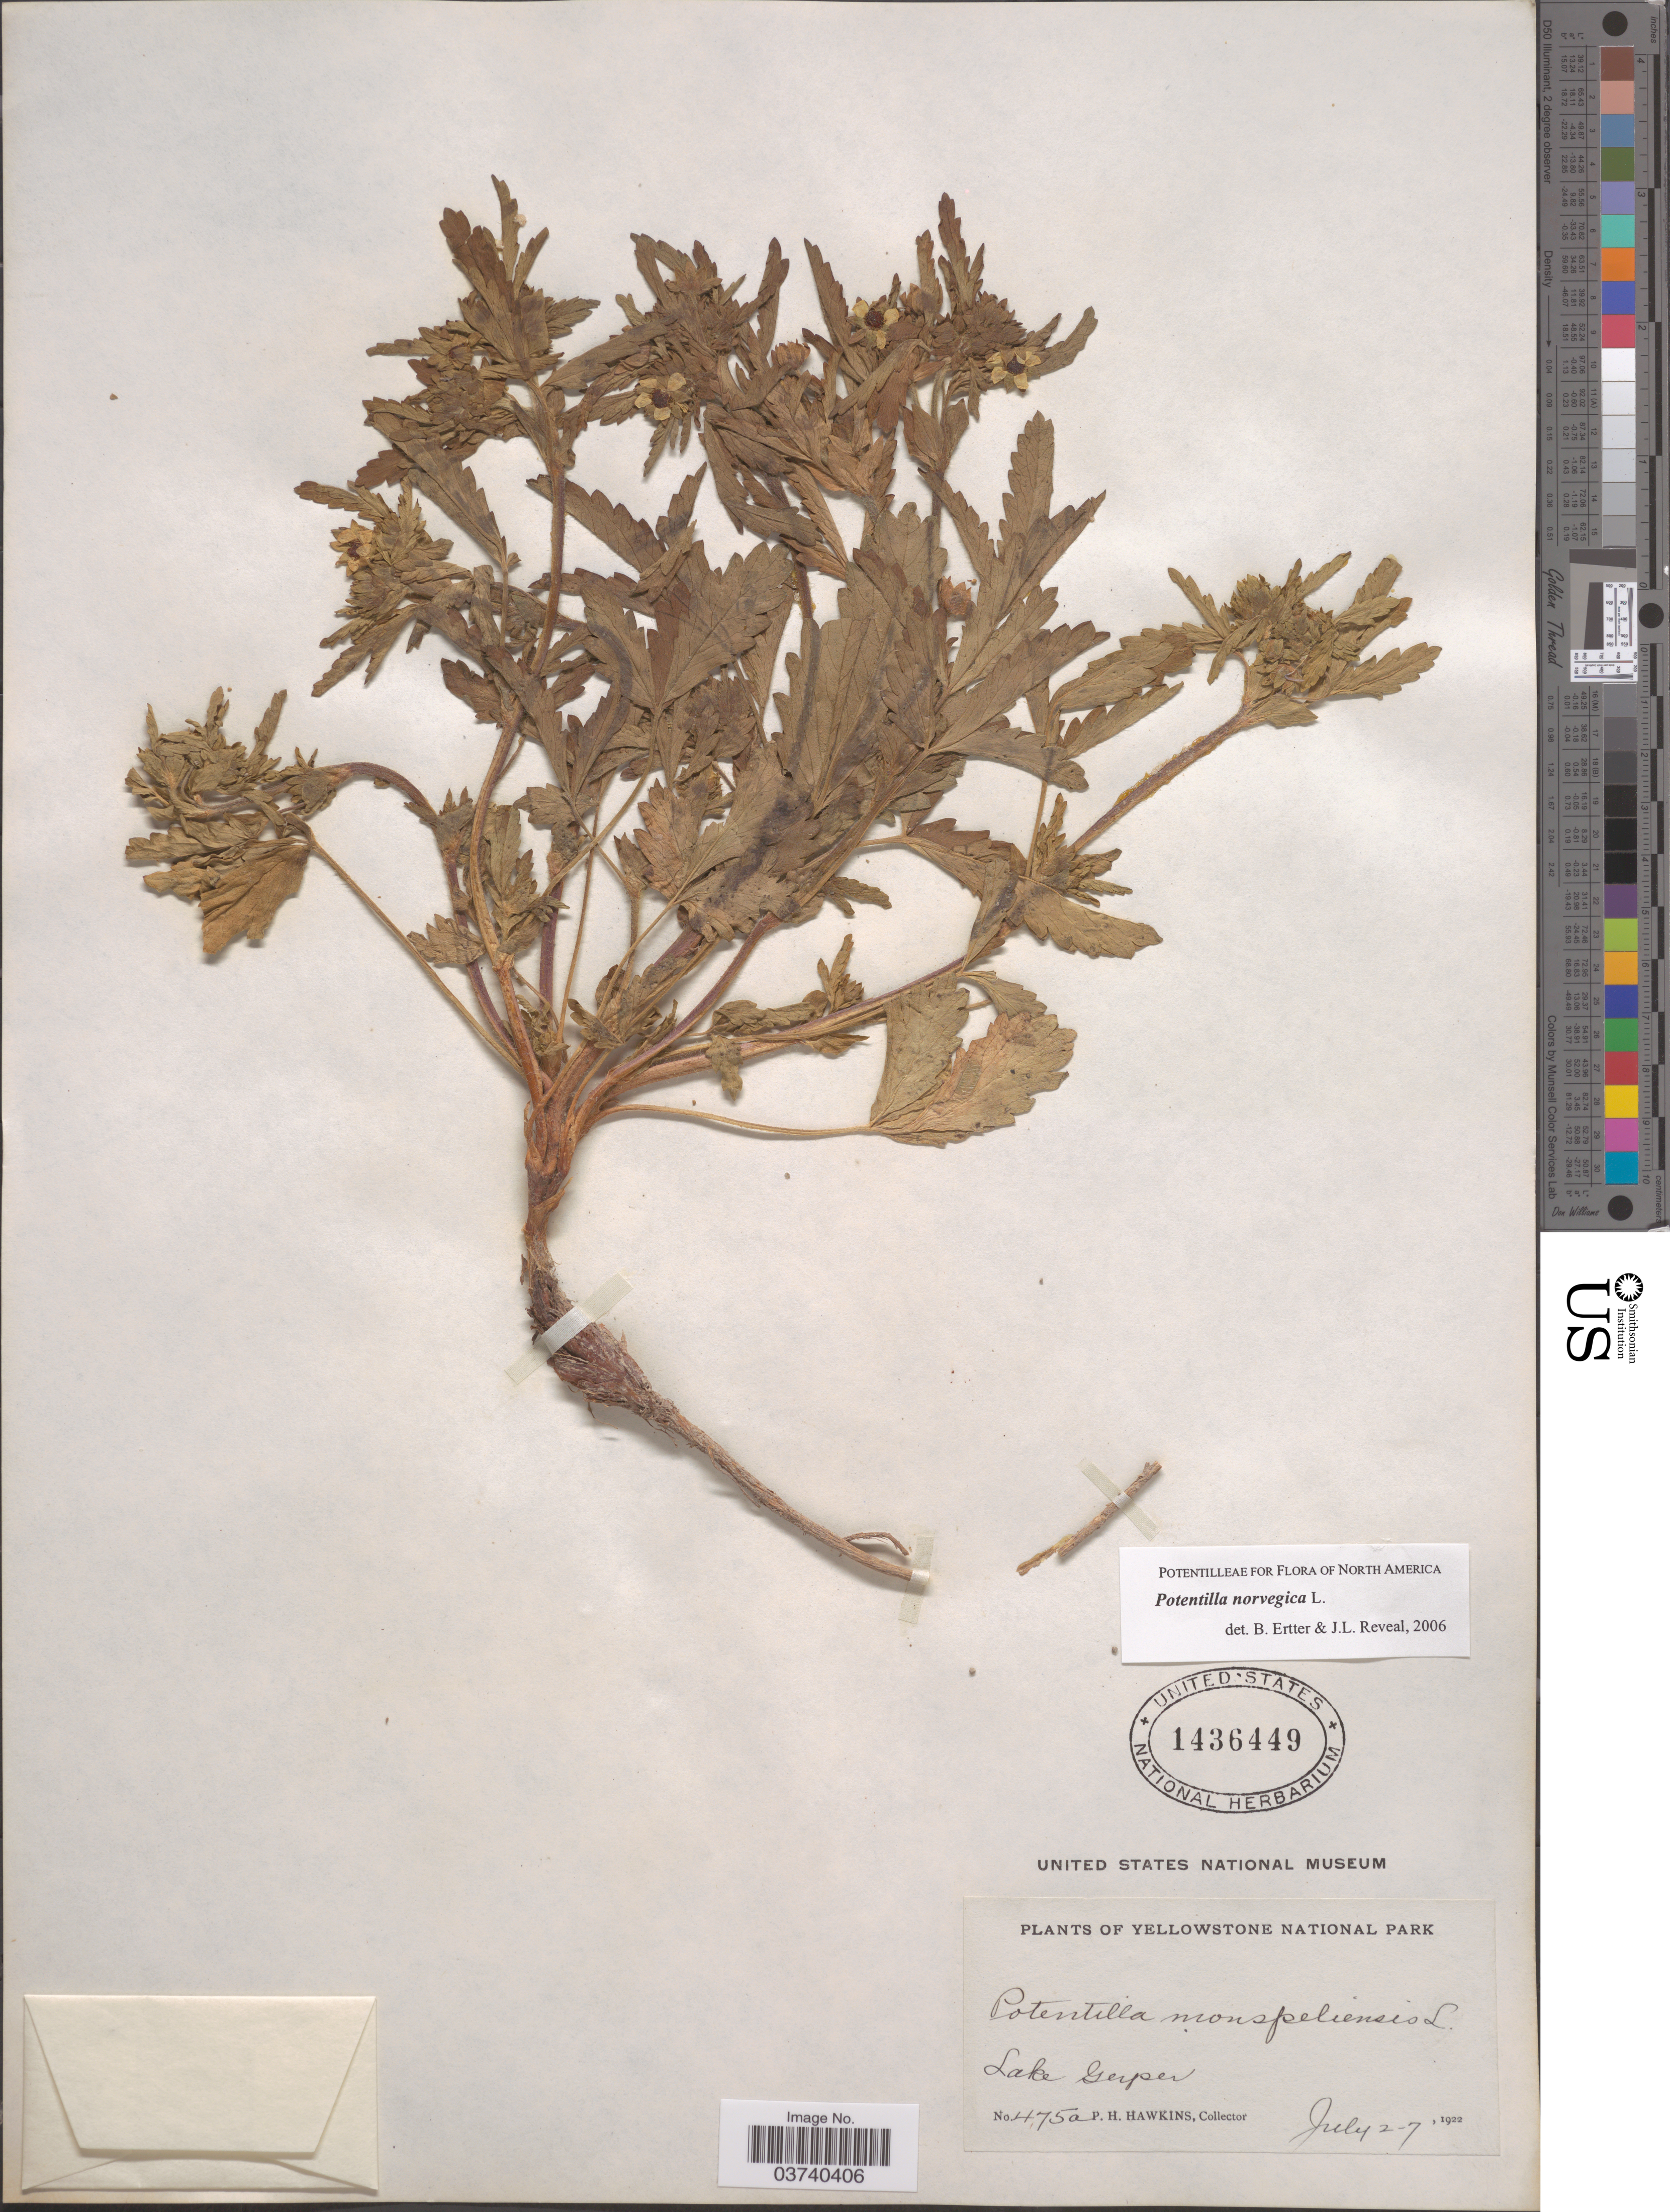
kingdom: Plantae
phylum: Tracheophyta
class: Magnoliopsida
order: Rosales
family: Rosaceae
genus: Potentilla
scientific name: Potentilla norvegica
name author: L.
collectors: P. Hawkins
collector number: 475a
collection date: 1922-07-02/1922-07-07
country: United States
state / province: Wyoming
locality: Yellowstone National Park. Lake Geyser.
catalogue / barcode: US 1436449